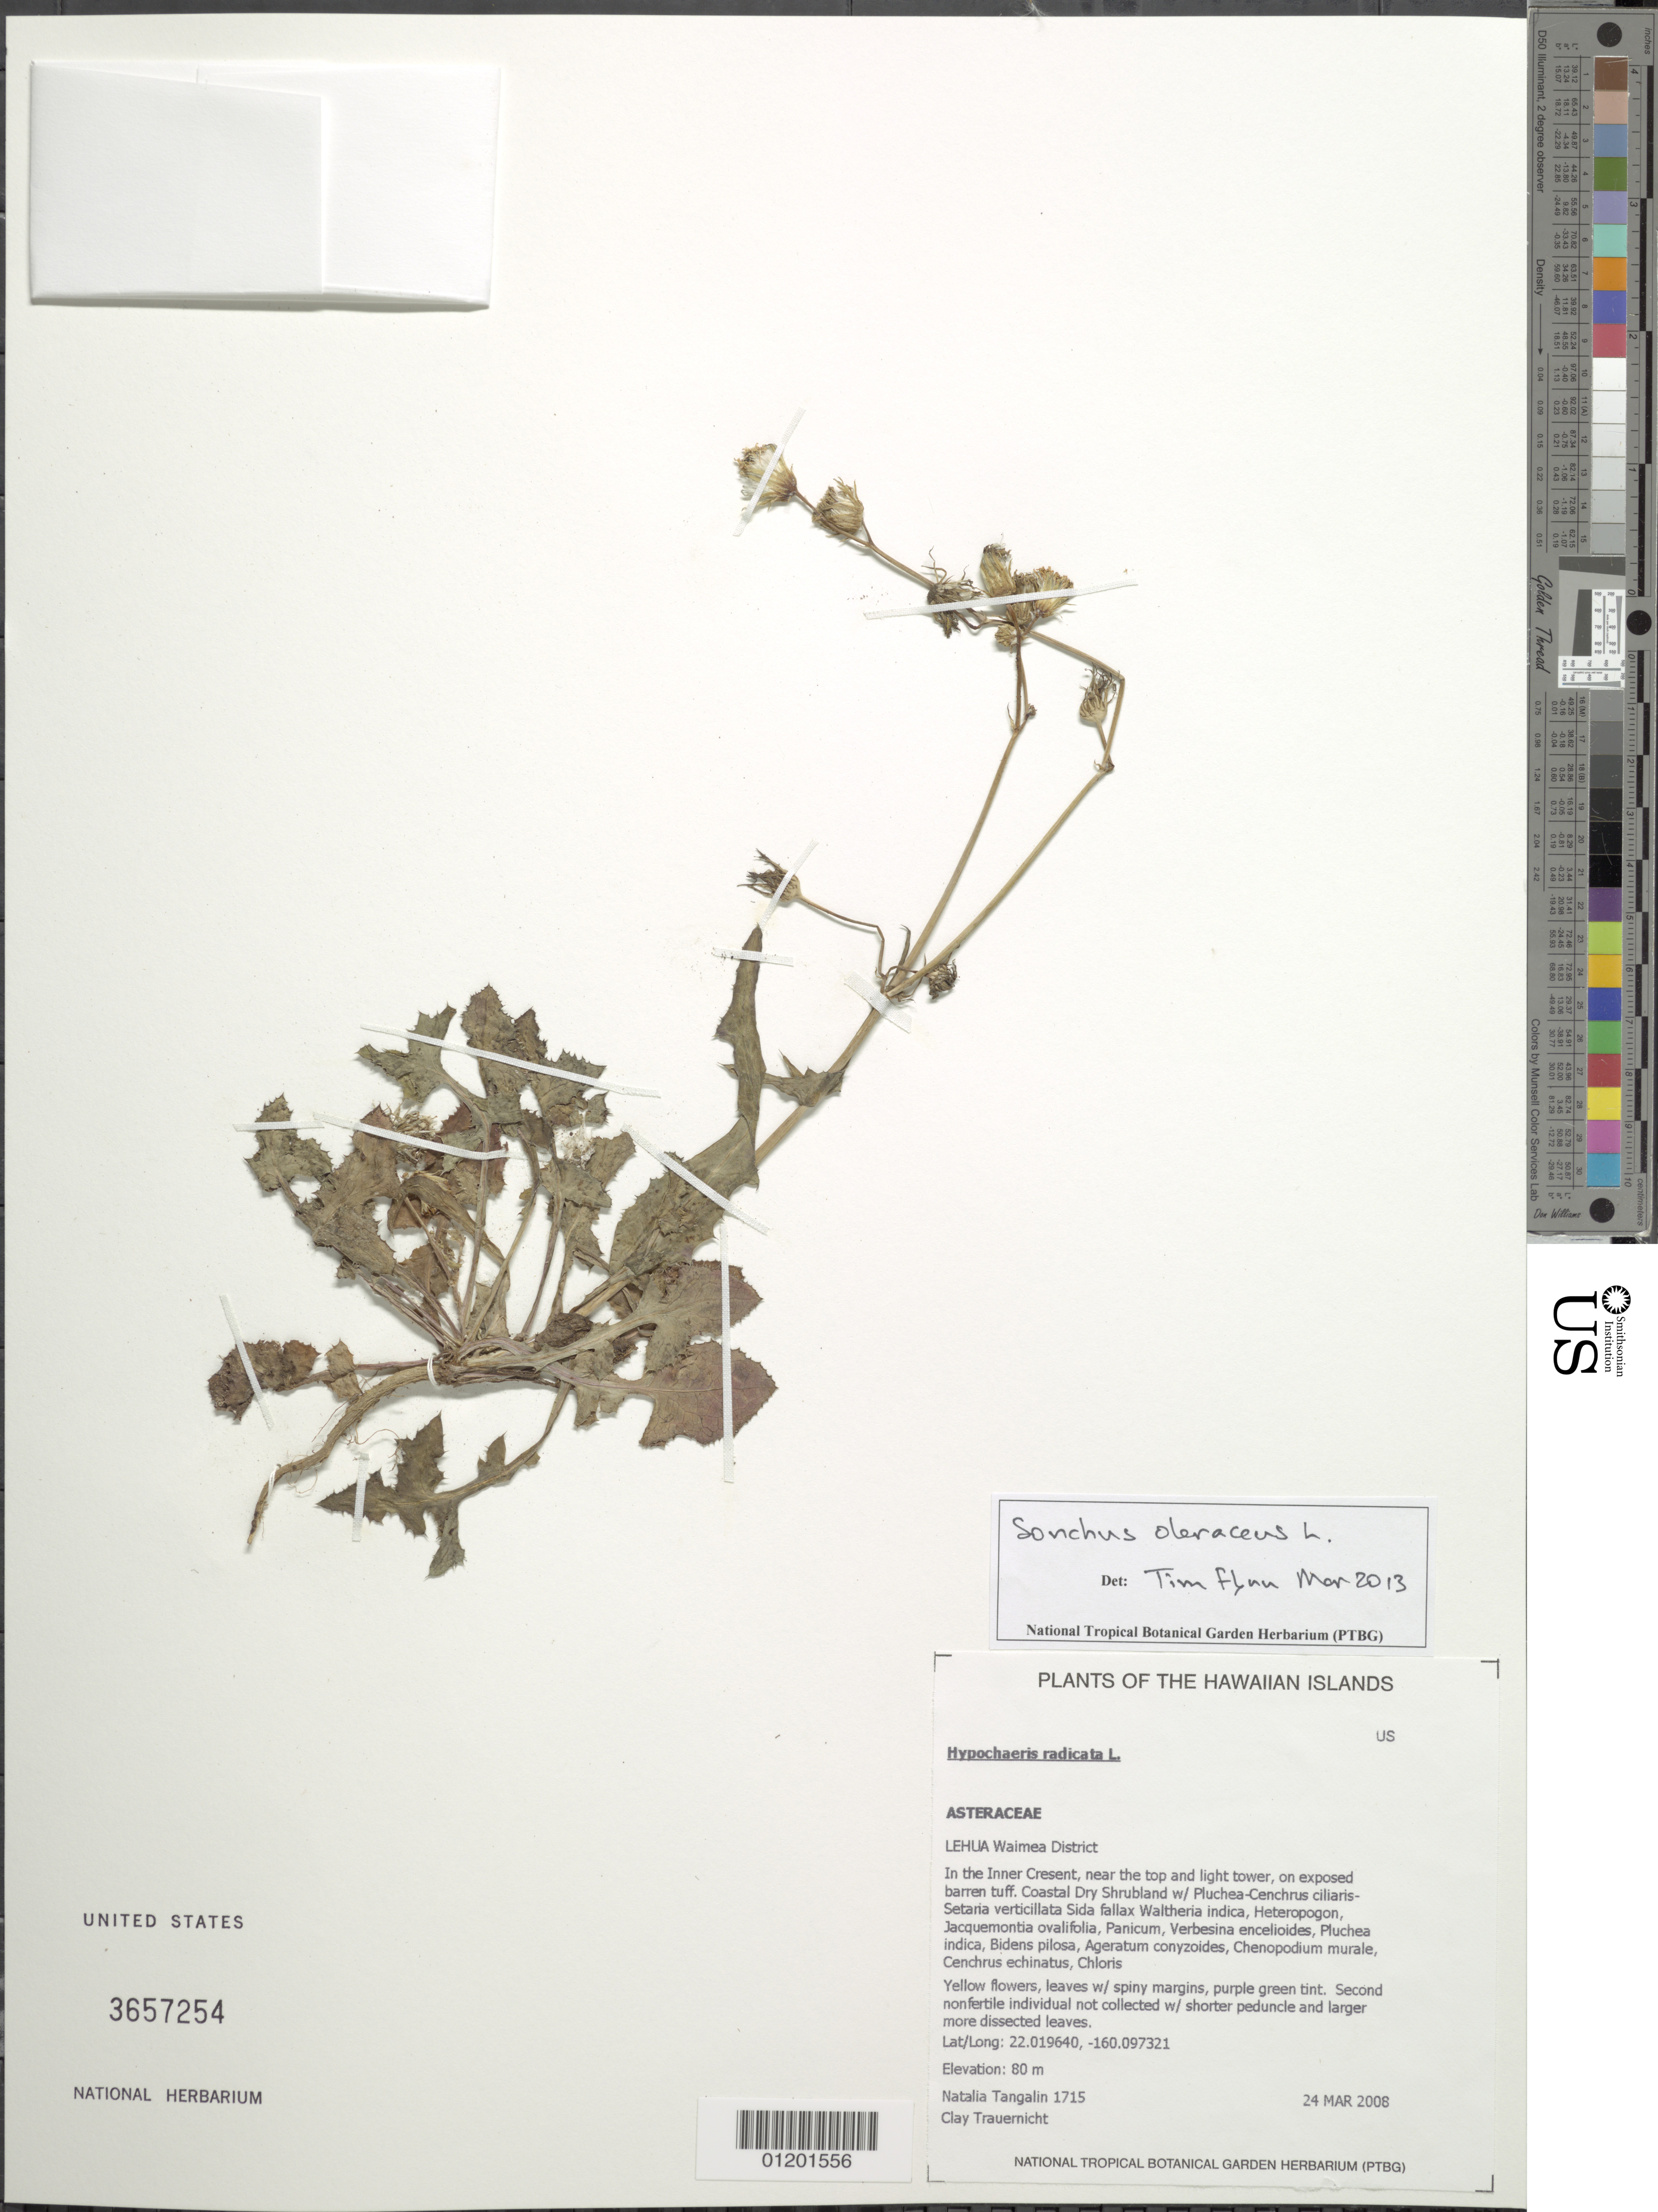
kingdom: Plantae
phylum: Tracheophyta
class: Magnoliopsida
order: Asterales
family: Asteraceae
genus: Sonchus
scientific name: Sonchus oleraceus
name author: L.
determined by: Flynn, T. W.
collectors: N. Tangalin & C. Trauernicht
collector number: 1715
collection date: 2008-03-24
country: United States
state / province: Hawaii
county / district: Kauai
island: Lehua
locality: In the Inner Crescent, near the top and light tower.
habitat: Coastal dry shrubland.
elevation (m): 80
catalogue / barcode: US 3657254